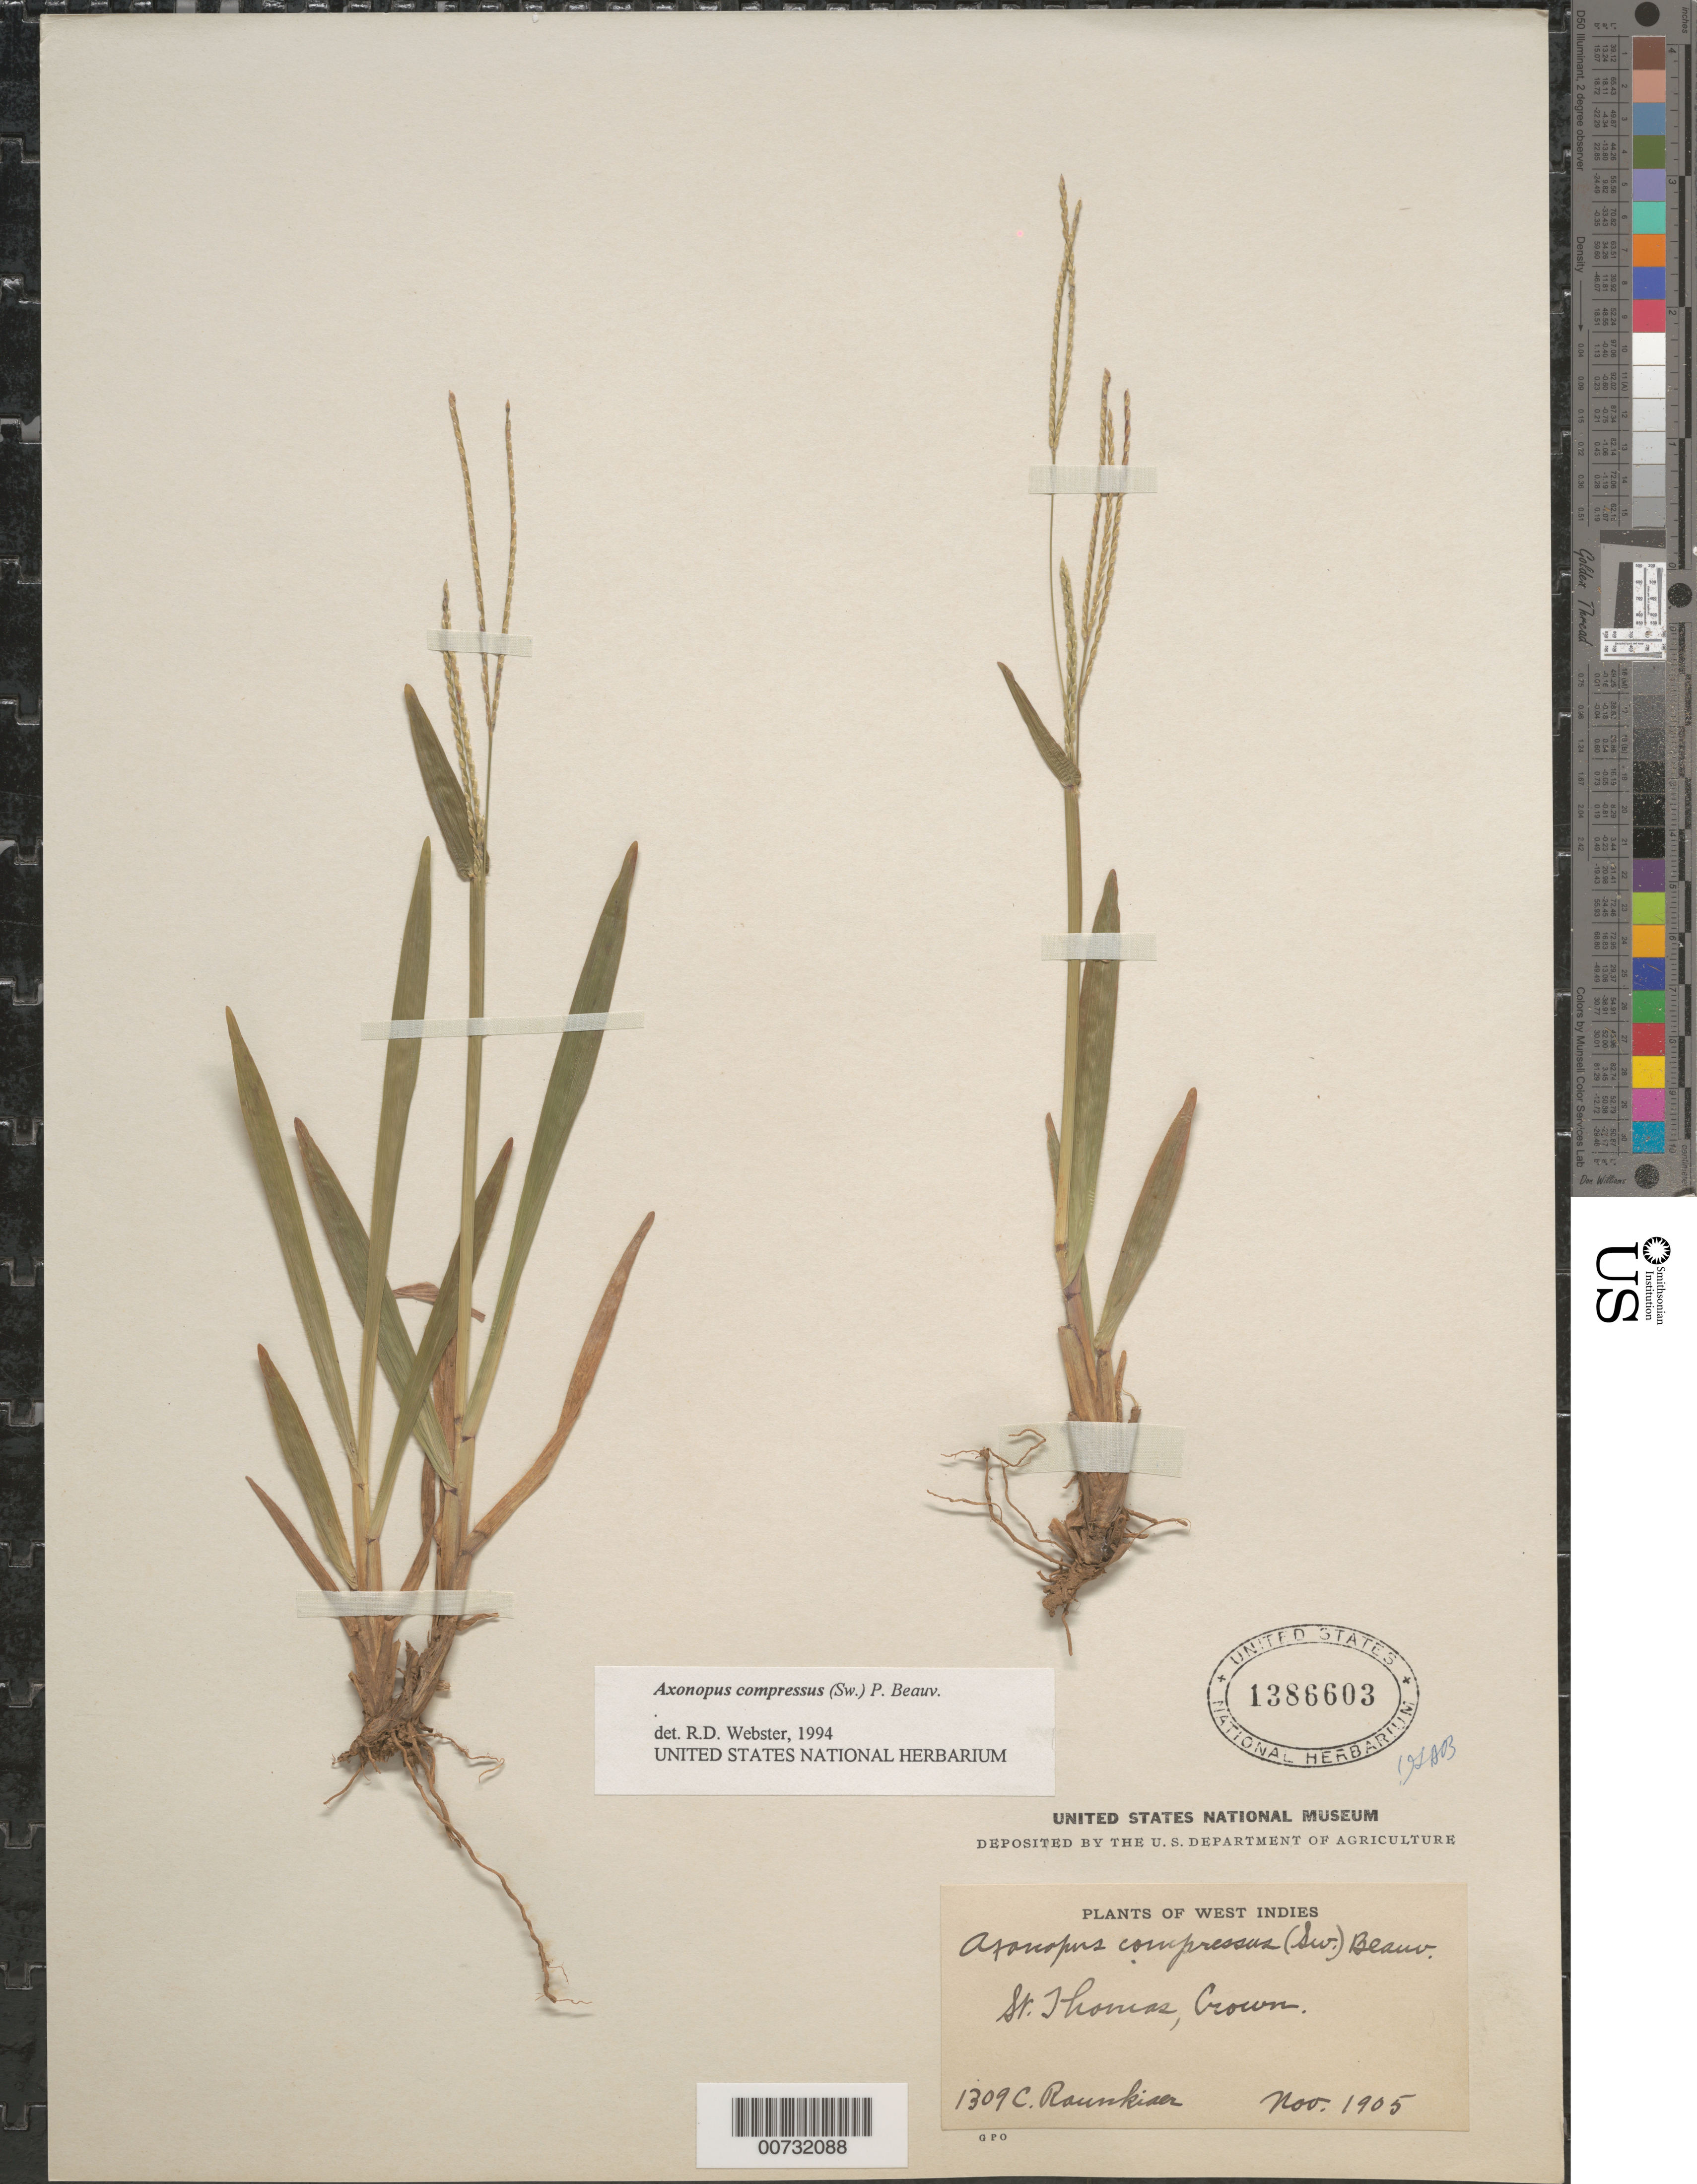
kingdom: Plantae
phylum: Tracheophyta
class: Liliopsida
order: Poales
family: Poaceae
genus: Axonopus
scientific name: Axonopus compressus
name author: (Sw.) P. Beauv.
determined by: Webster, Robert D.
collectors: C. Raunkiær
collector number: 1309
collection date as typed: Nov 1905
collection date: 1905-11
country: U.S. Virgin Islands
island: St. Thomas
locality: Crown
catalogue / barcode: US 1386603